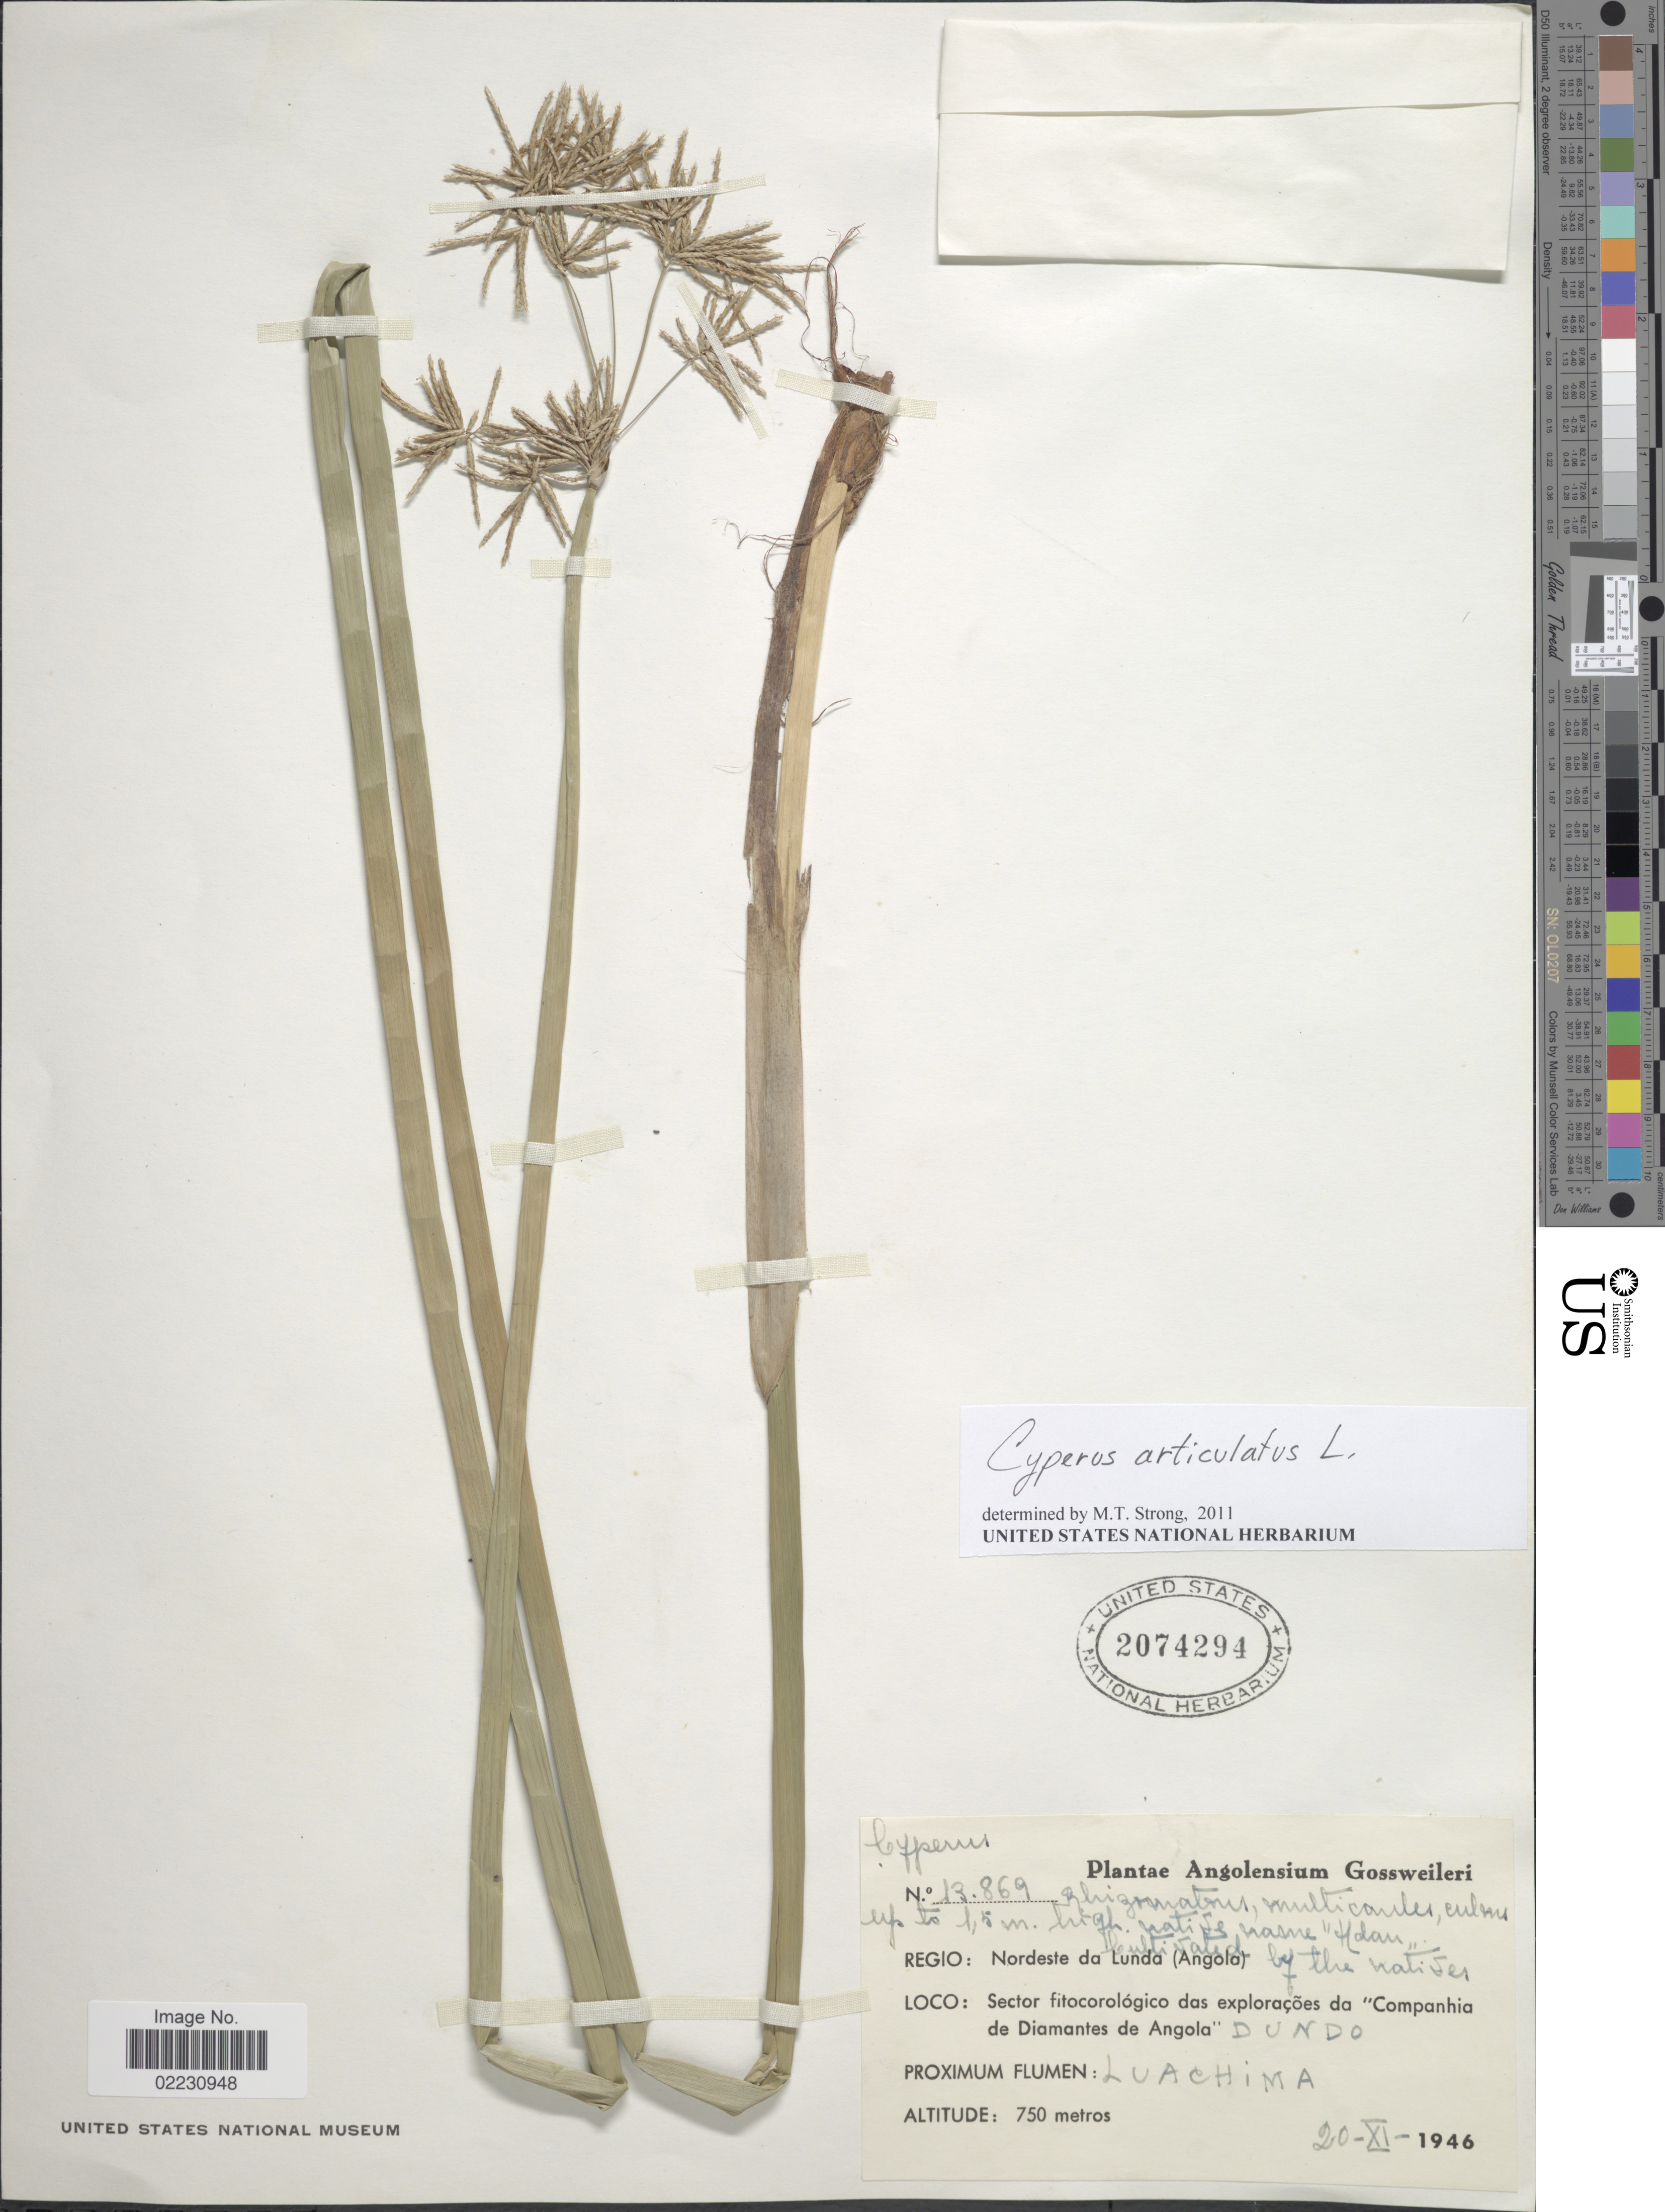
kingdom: Plantae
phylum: Tracheophyta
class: Liliopsida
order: Poales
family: Cyperaceae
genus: Cyperus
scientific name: Cyperus articulatus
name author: L.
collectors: -. Gossweiler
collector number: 13869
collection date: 1946-11-20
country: Angola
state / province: Lunda Norte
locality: Nordeste da Lunda (Angola), Companhia de Diamantes de Angola, Dundo, Luachima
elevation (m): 750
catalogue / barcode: US 2074294